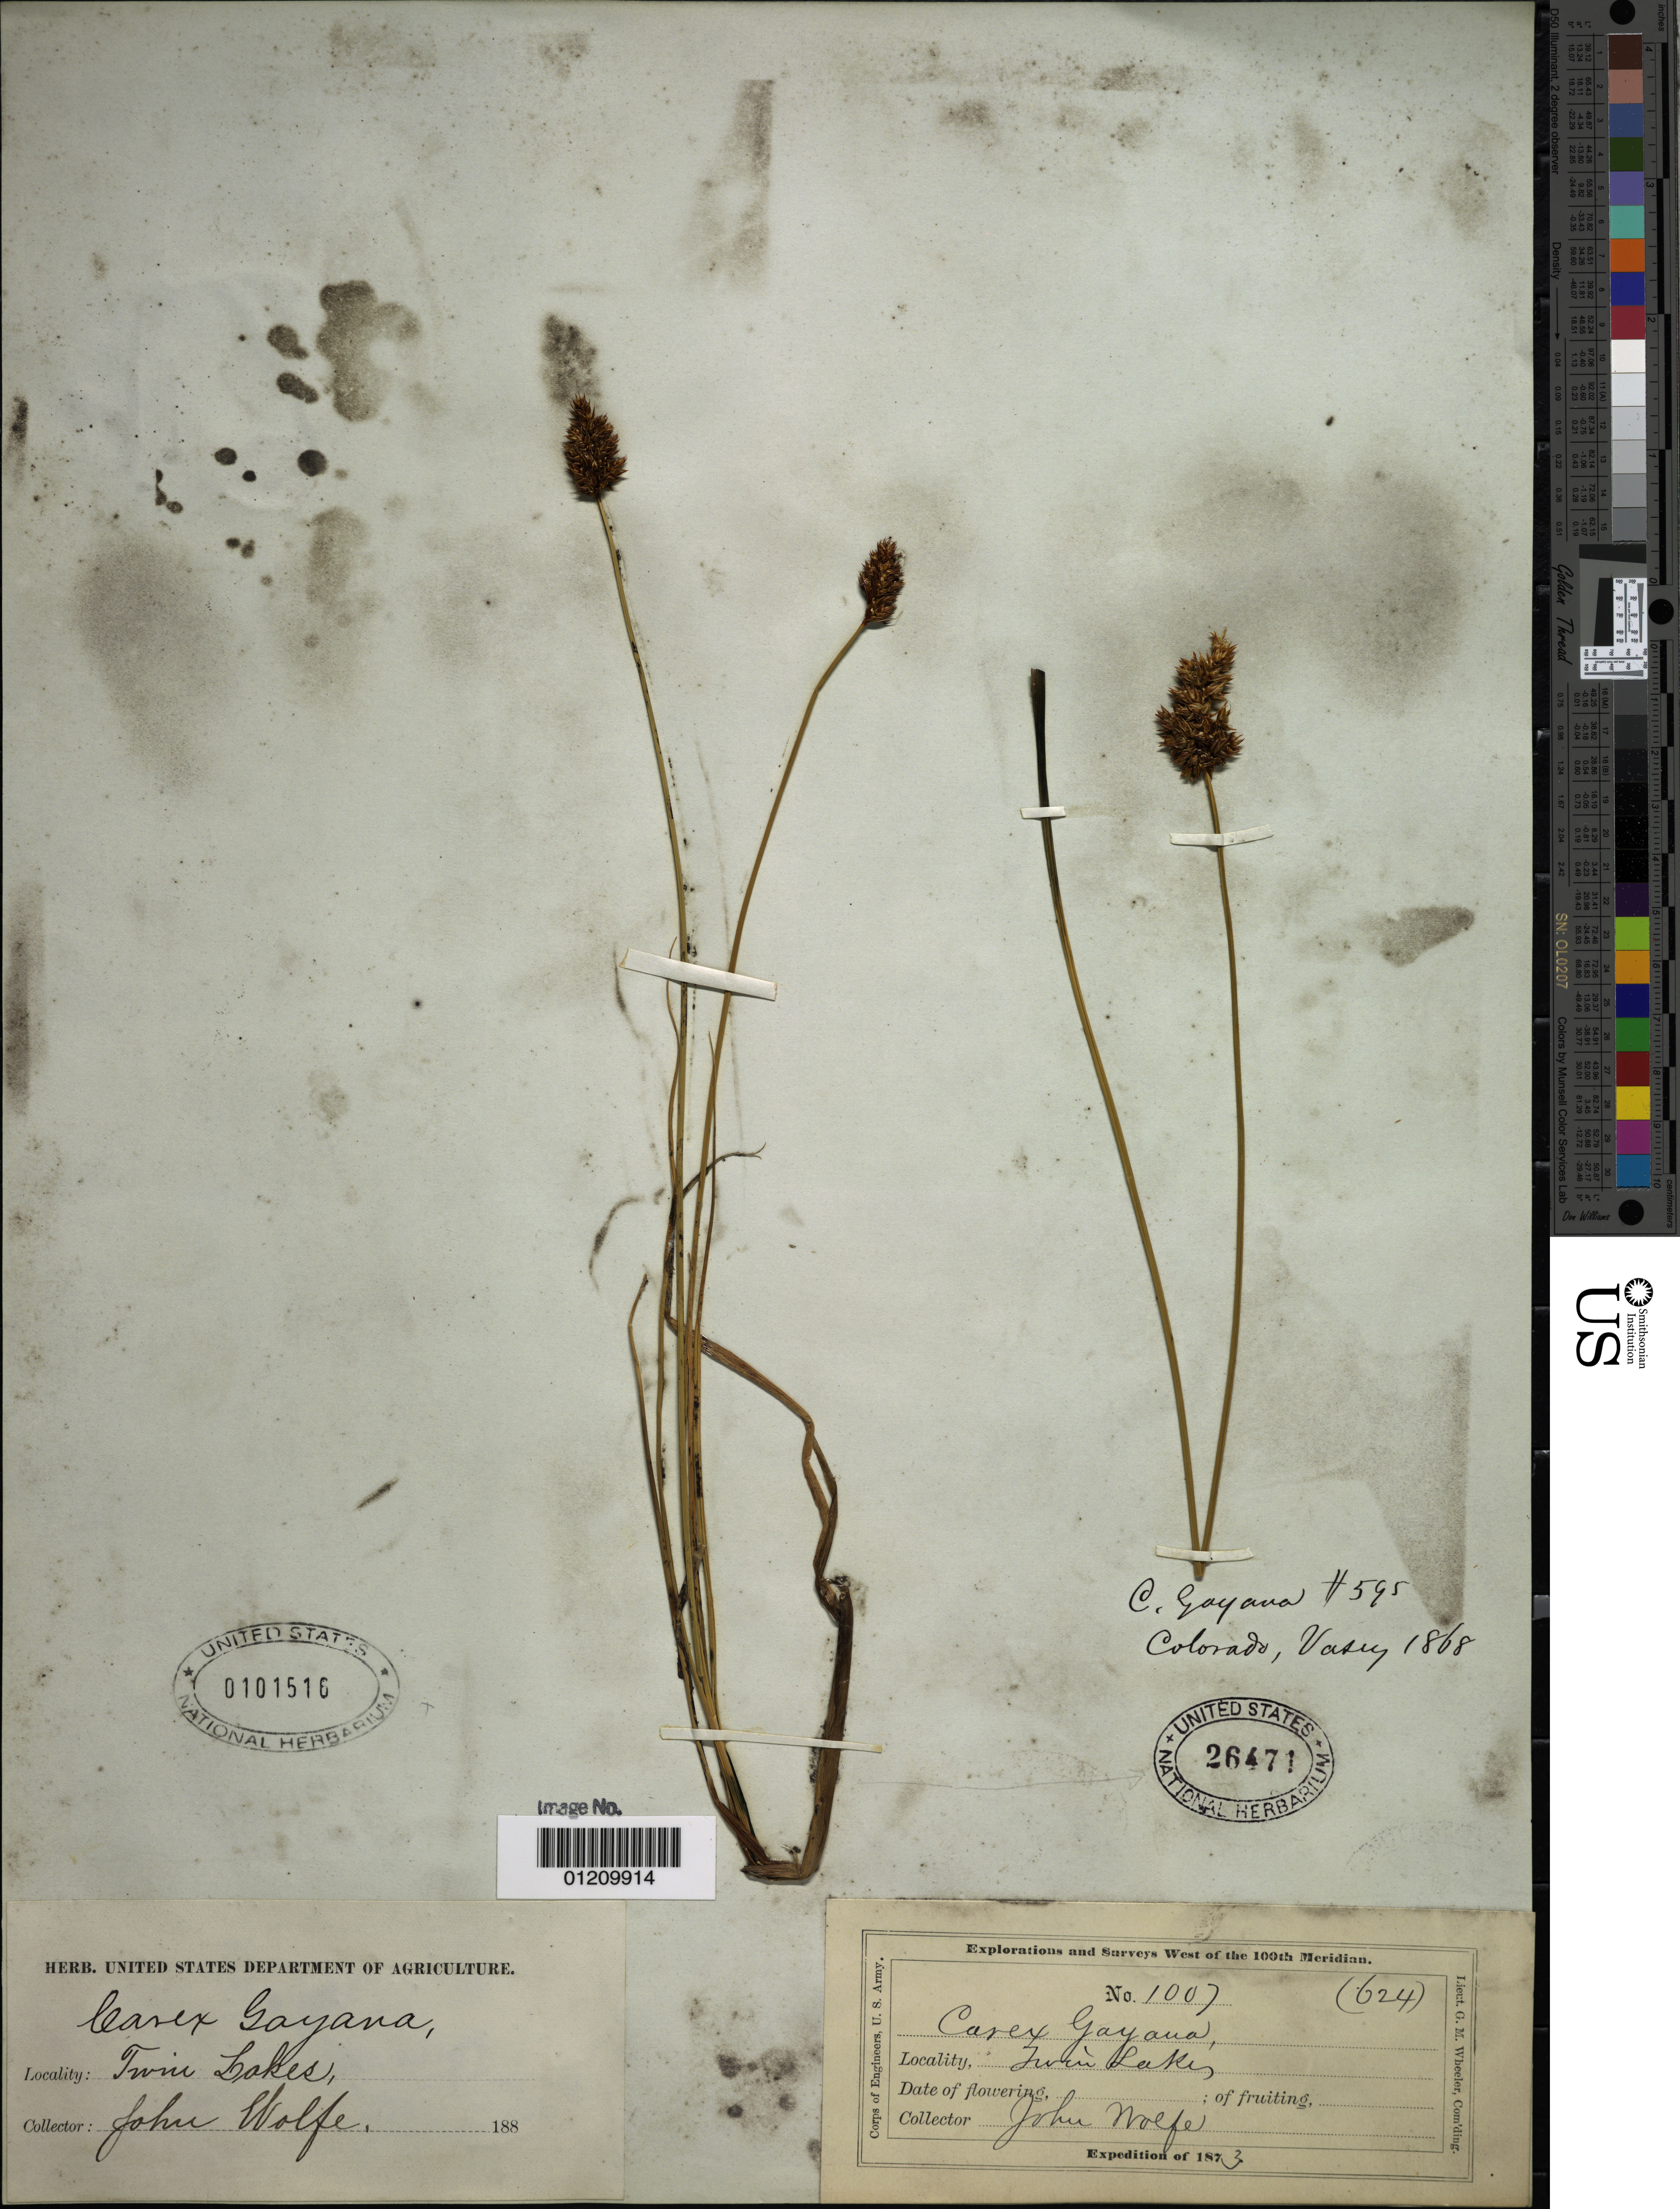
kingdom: Plantae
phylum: Tracheophyta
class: Liliopsida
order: Poales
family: Cyperaceae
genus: Carex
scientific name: Carex microptera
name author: Mack.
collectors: J. Wolfe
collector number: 1007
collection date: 1873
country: United States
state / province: Colorado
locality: Twin Lakes.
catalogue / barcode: US 26471